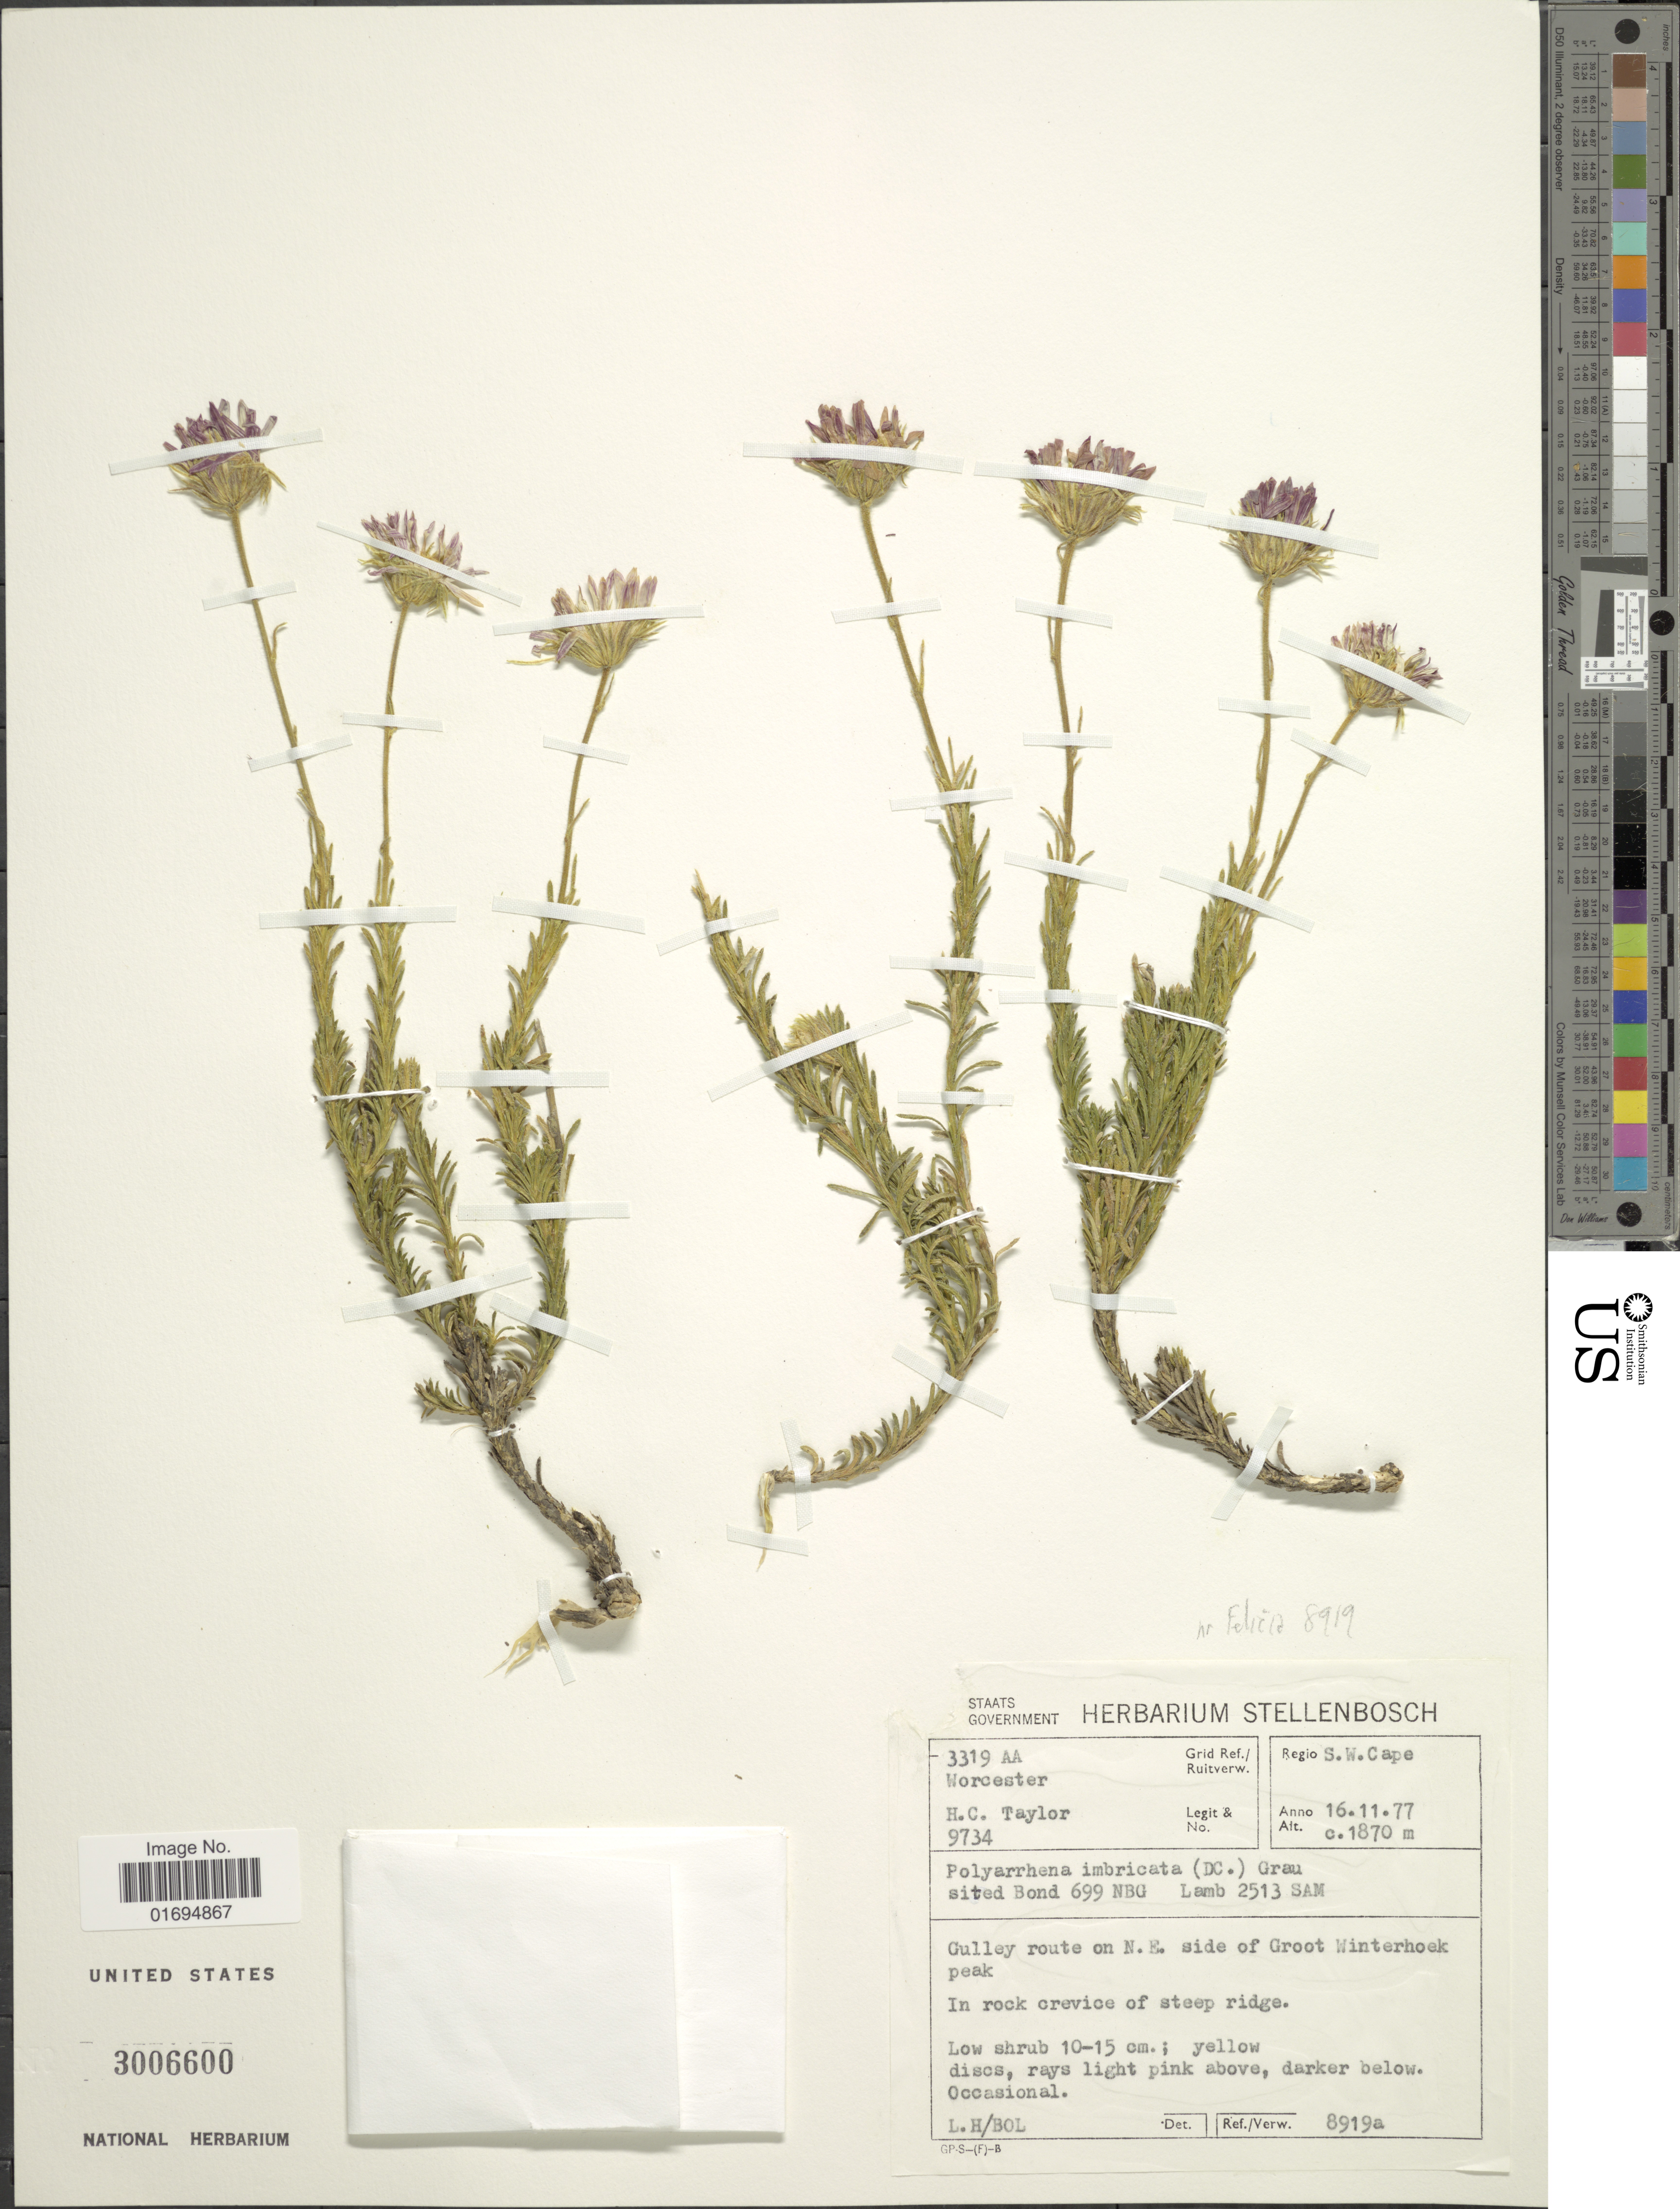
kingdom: Plantae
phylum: Tracheophyta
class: Magnoliopsida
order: Asterales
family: Asteraceae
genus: Polyarrhena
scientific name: Polyarrhena imbricata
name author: (DC.) Grau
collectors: H. Taylor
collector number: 9734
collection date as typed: Transcribed d/m/y: 16/11/77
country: South Africa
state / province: Western Cape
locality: S. W. Cape, Gulley route on N. E, side of Groot Winterhoek peak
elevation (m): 1870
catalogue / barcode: US 3006600